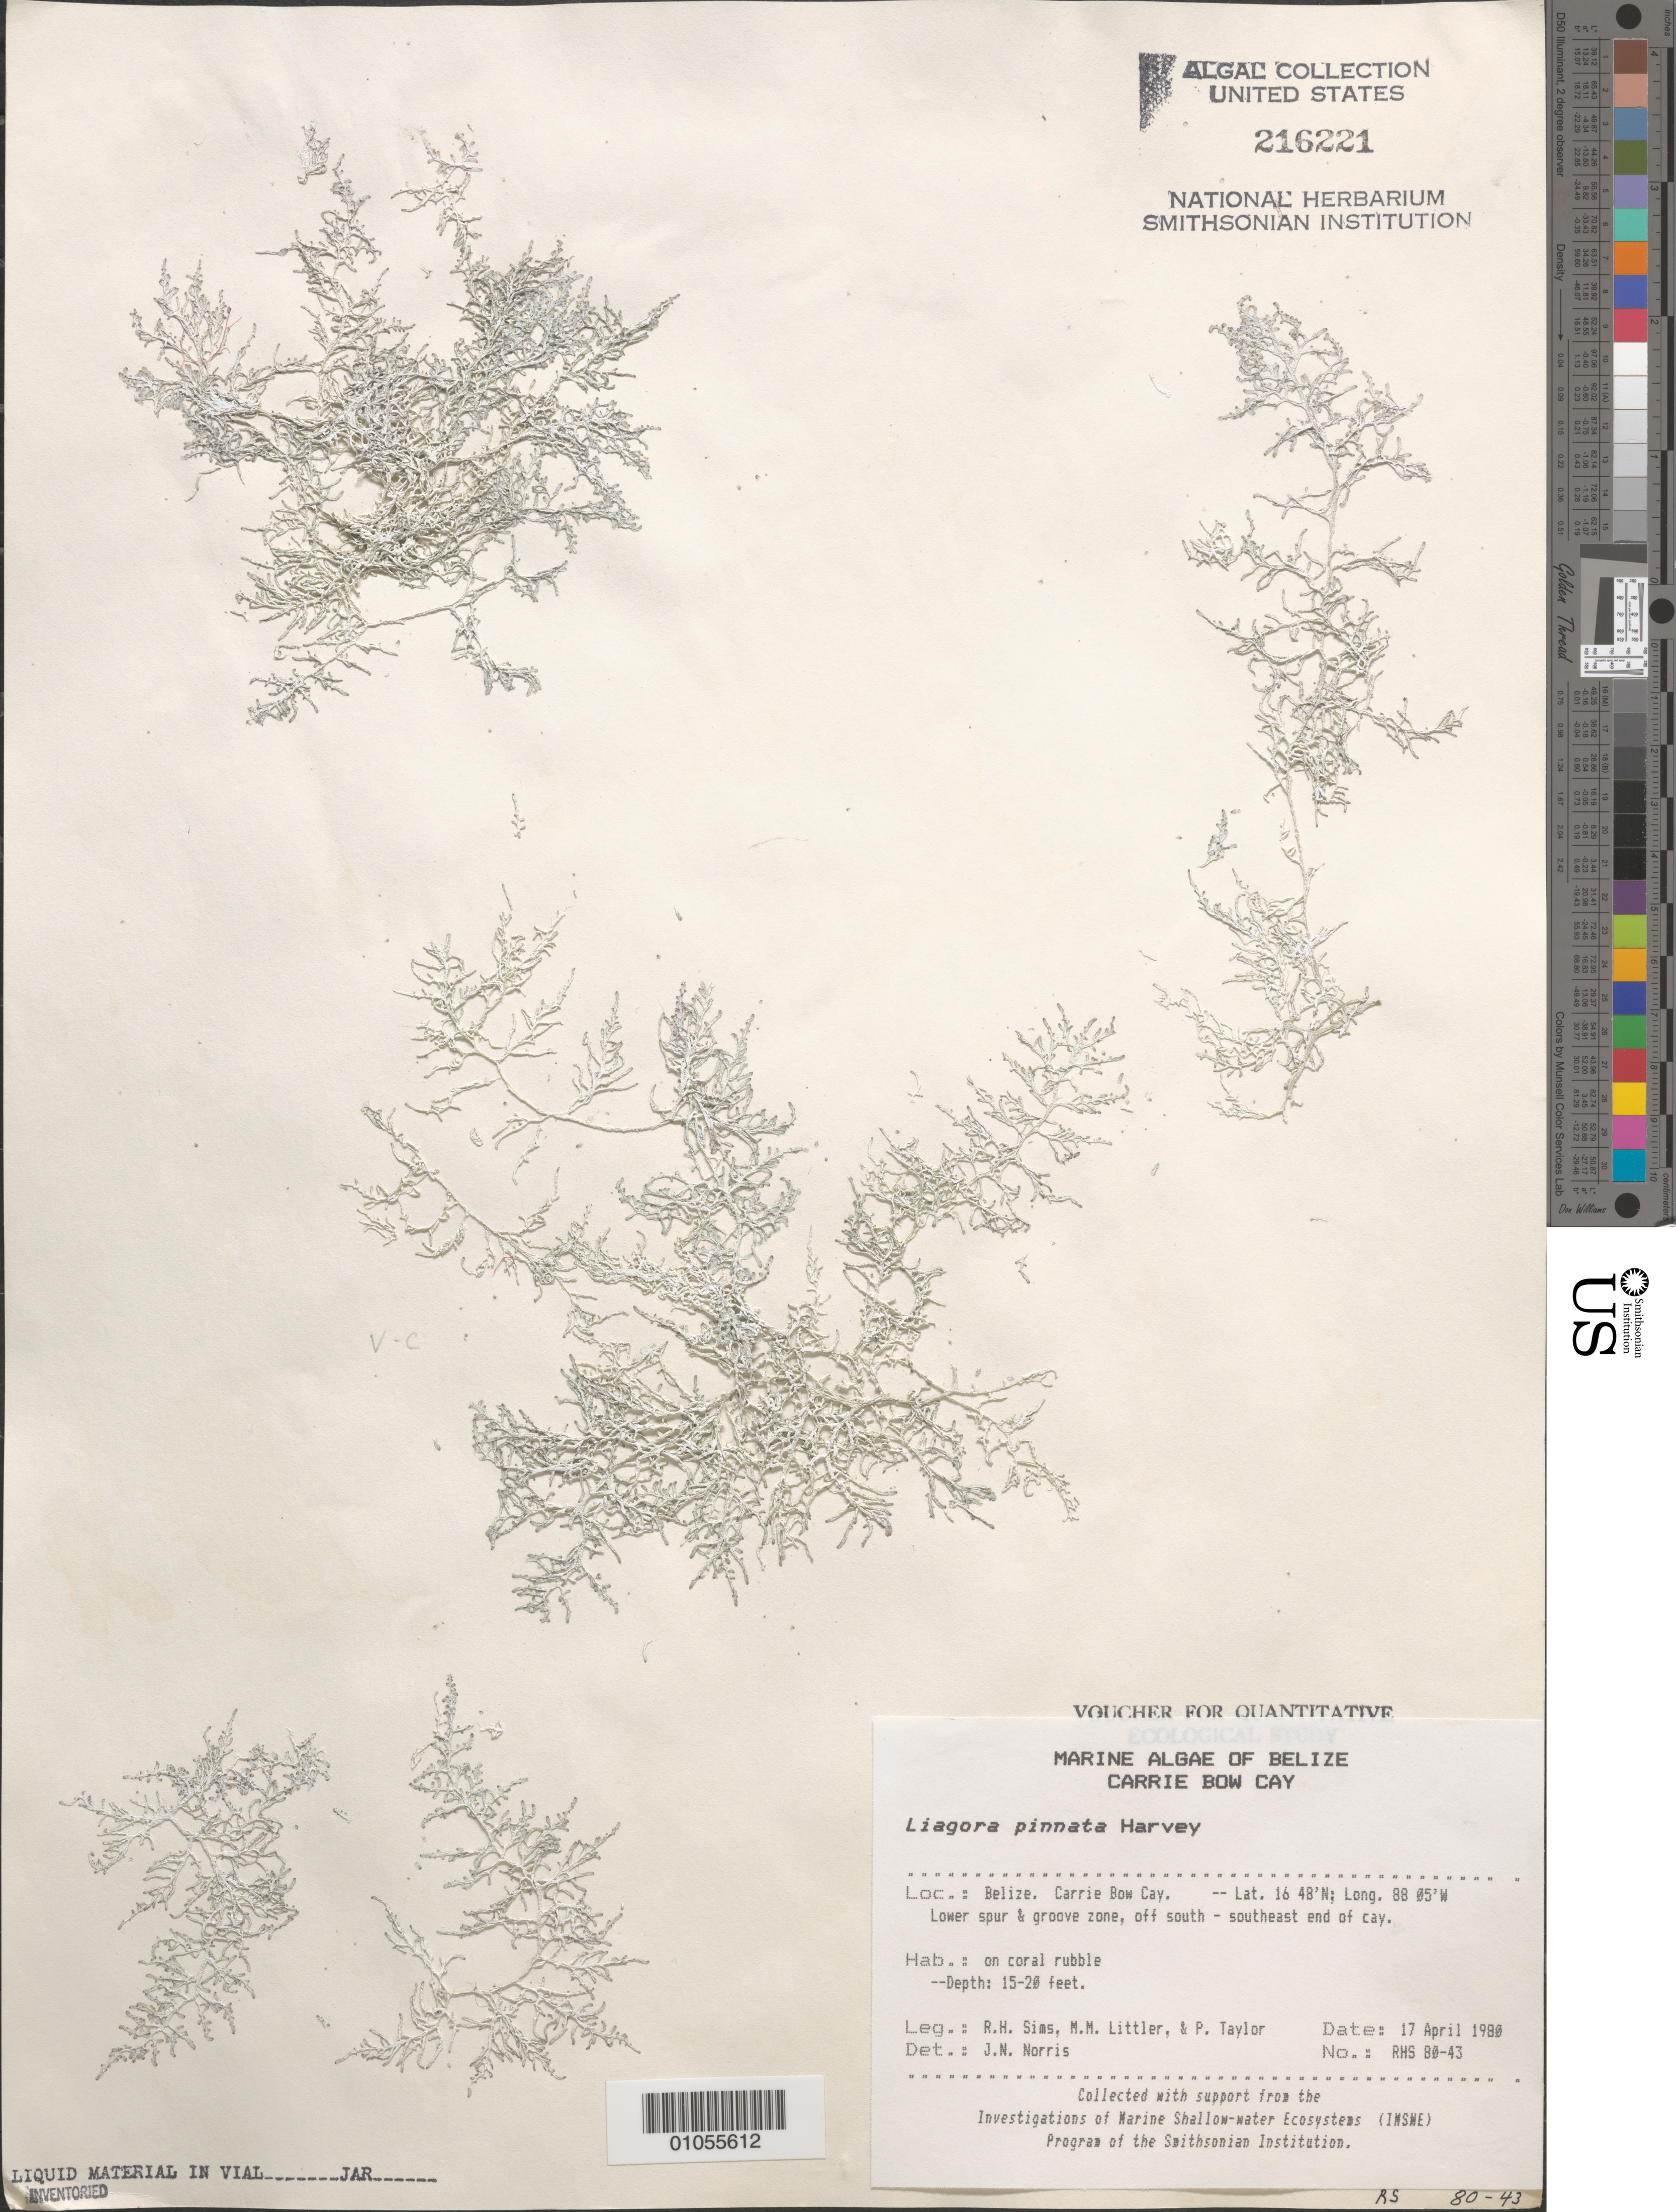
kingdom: Plantae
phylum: Rhodophyta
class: Florideophyceae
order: Nemaliales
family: Liagoraceae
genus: Liagora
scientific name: Liagora pinnata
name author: Harv.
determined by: Norris, James N.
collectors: R. H. Sims, M. M. Littler & P. R. Taylor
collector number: RHS 80-43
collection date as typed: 17 Apr 1980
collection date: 1980-04-17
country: Belize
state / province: Stann Creek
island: Carrie Bow Cay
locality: Lower spur and groove zone, off south southeast end of the cay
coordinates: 16 48'N, 88 05'W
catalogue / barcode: US 216221